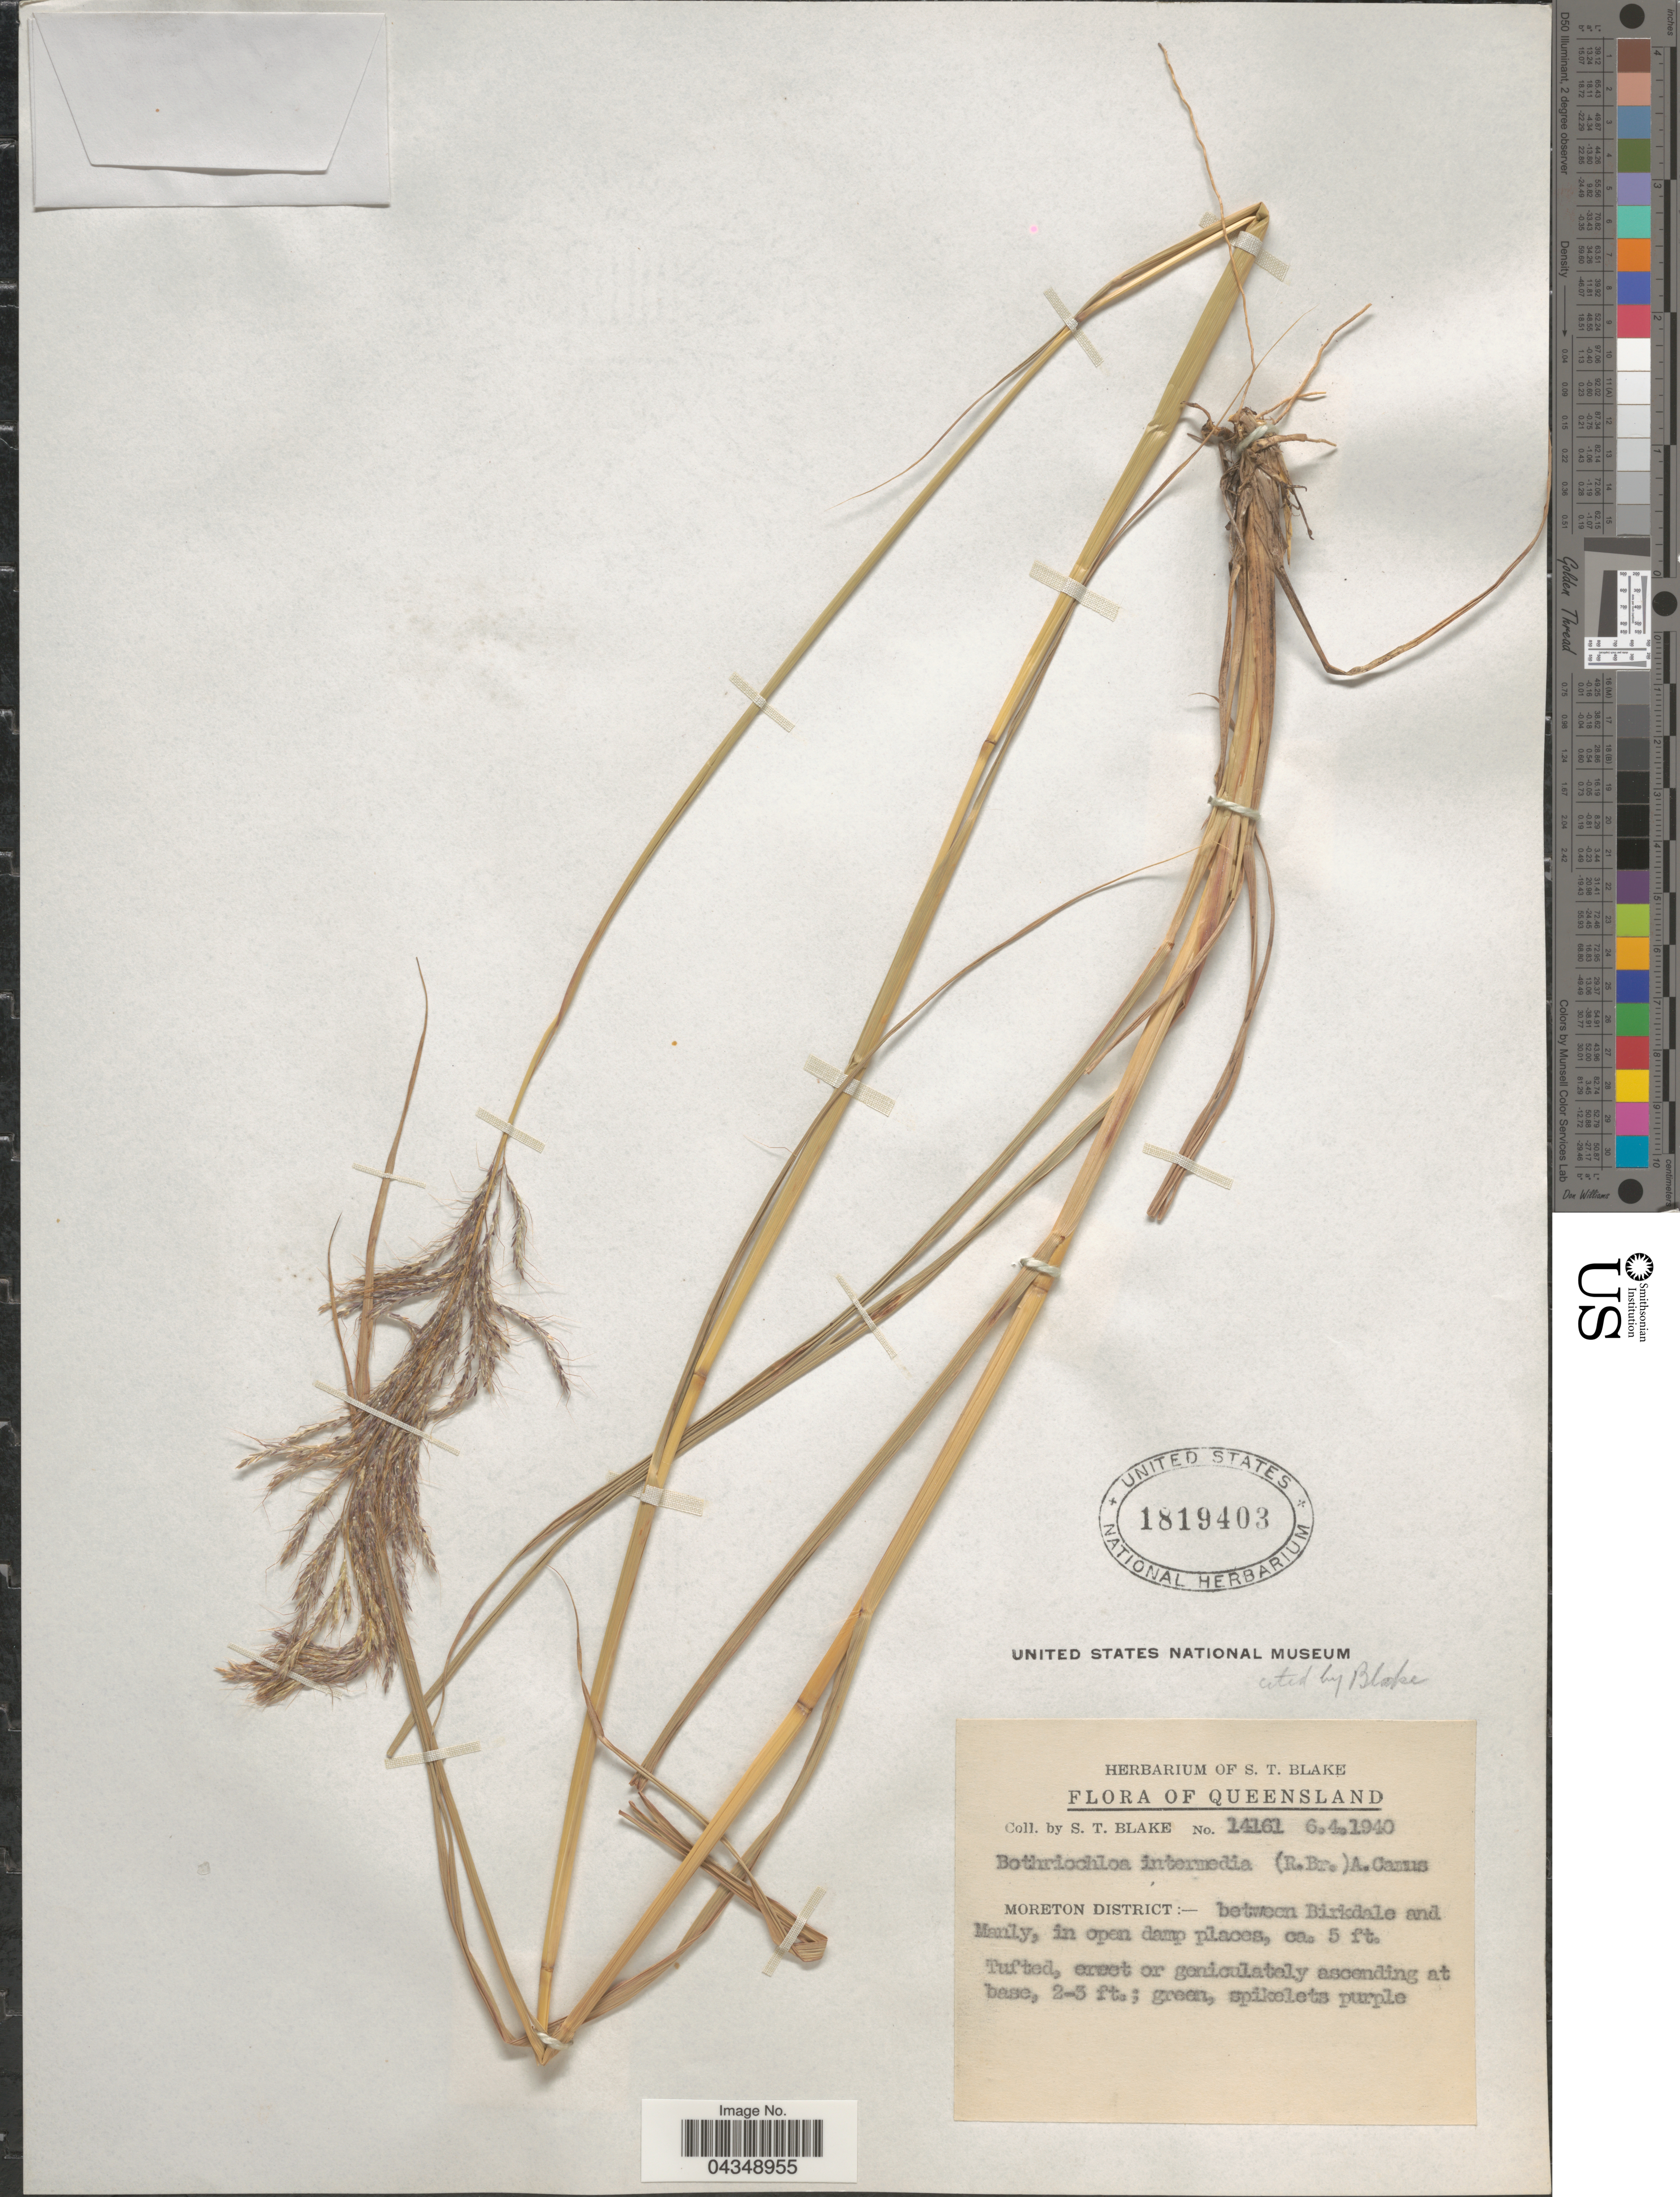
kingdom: Plantae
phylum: Tracheophyta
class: Liliopsida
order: Poales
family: Poaceae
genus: Bothriochloa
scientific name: Bothriochloa bladhii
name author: (Retz.) S.T. Blake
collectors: S. T. Blake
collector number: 14161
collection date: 1940-04-06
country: Australia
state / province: Queensland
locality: Moreton District: between Birkdale and Manly.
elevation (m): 2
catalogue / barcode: US 1819403